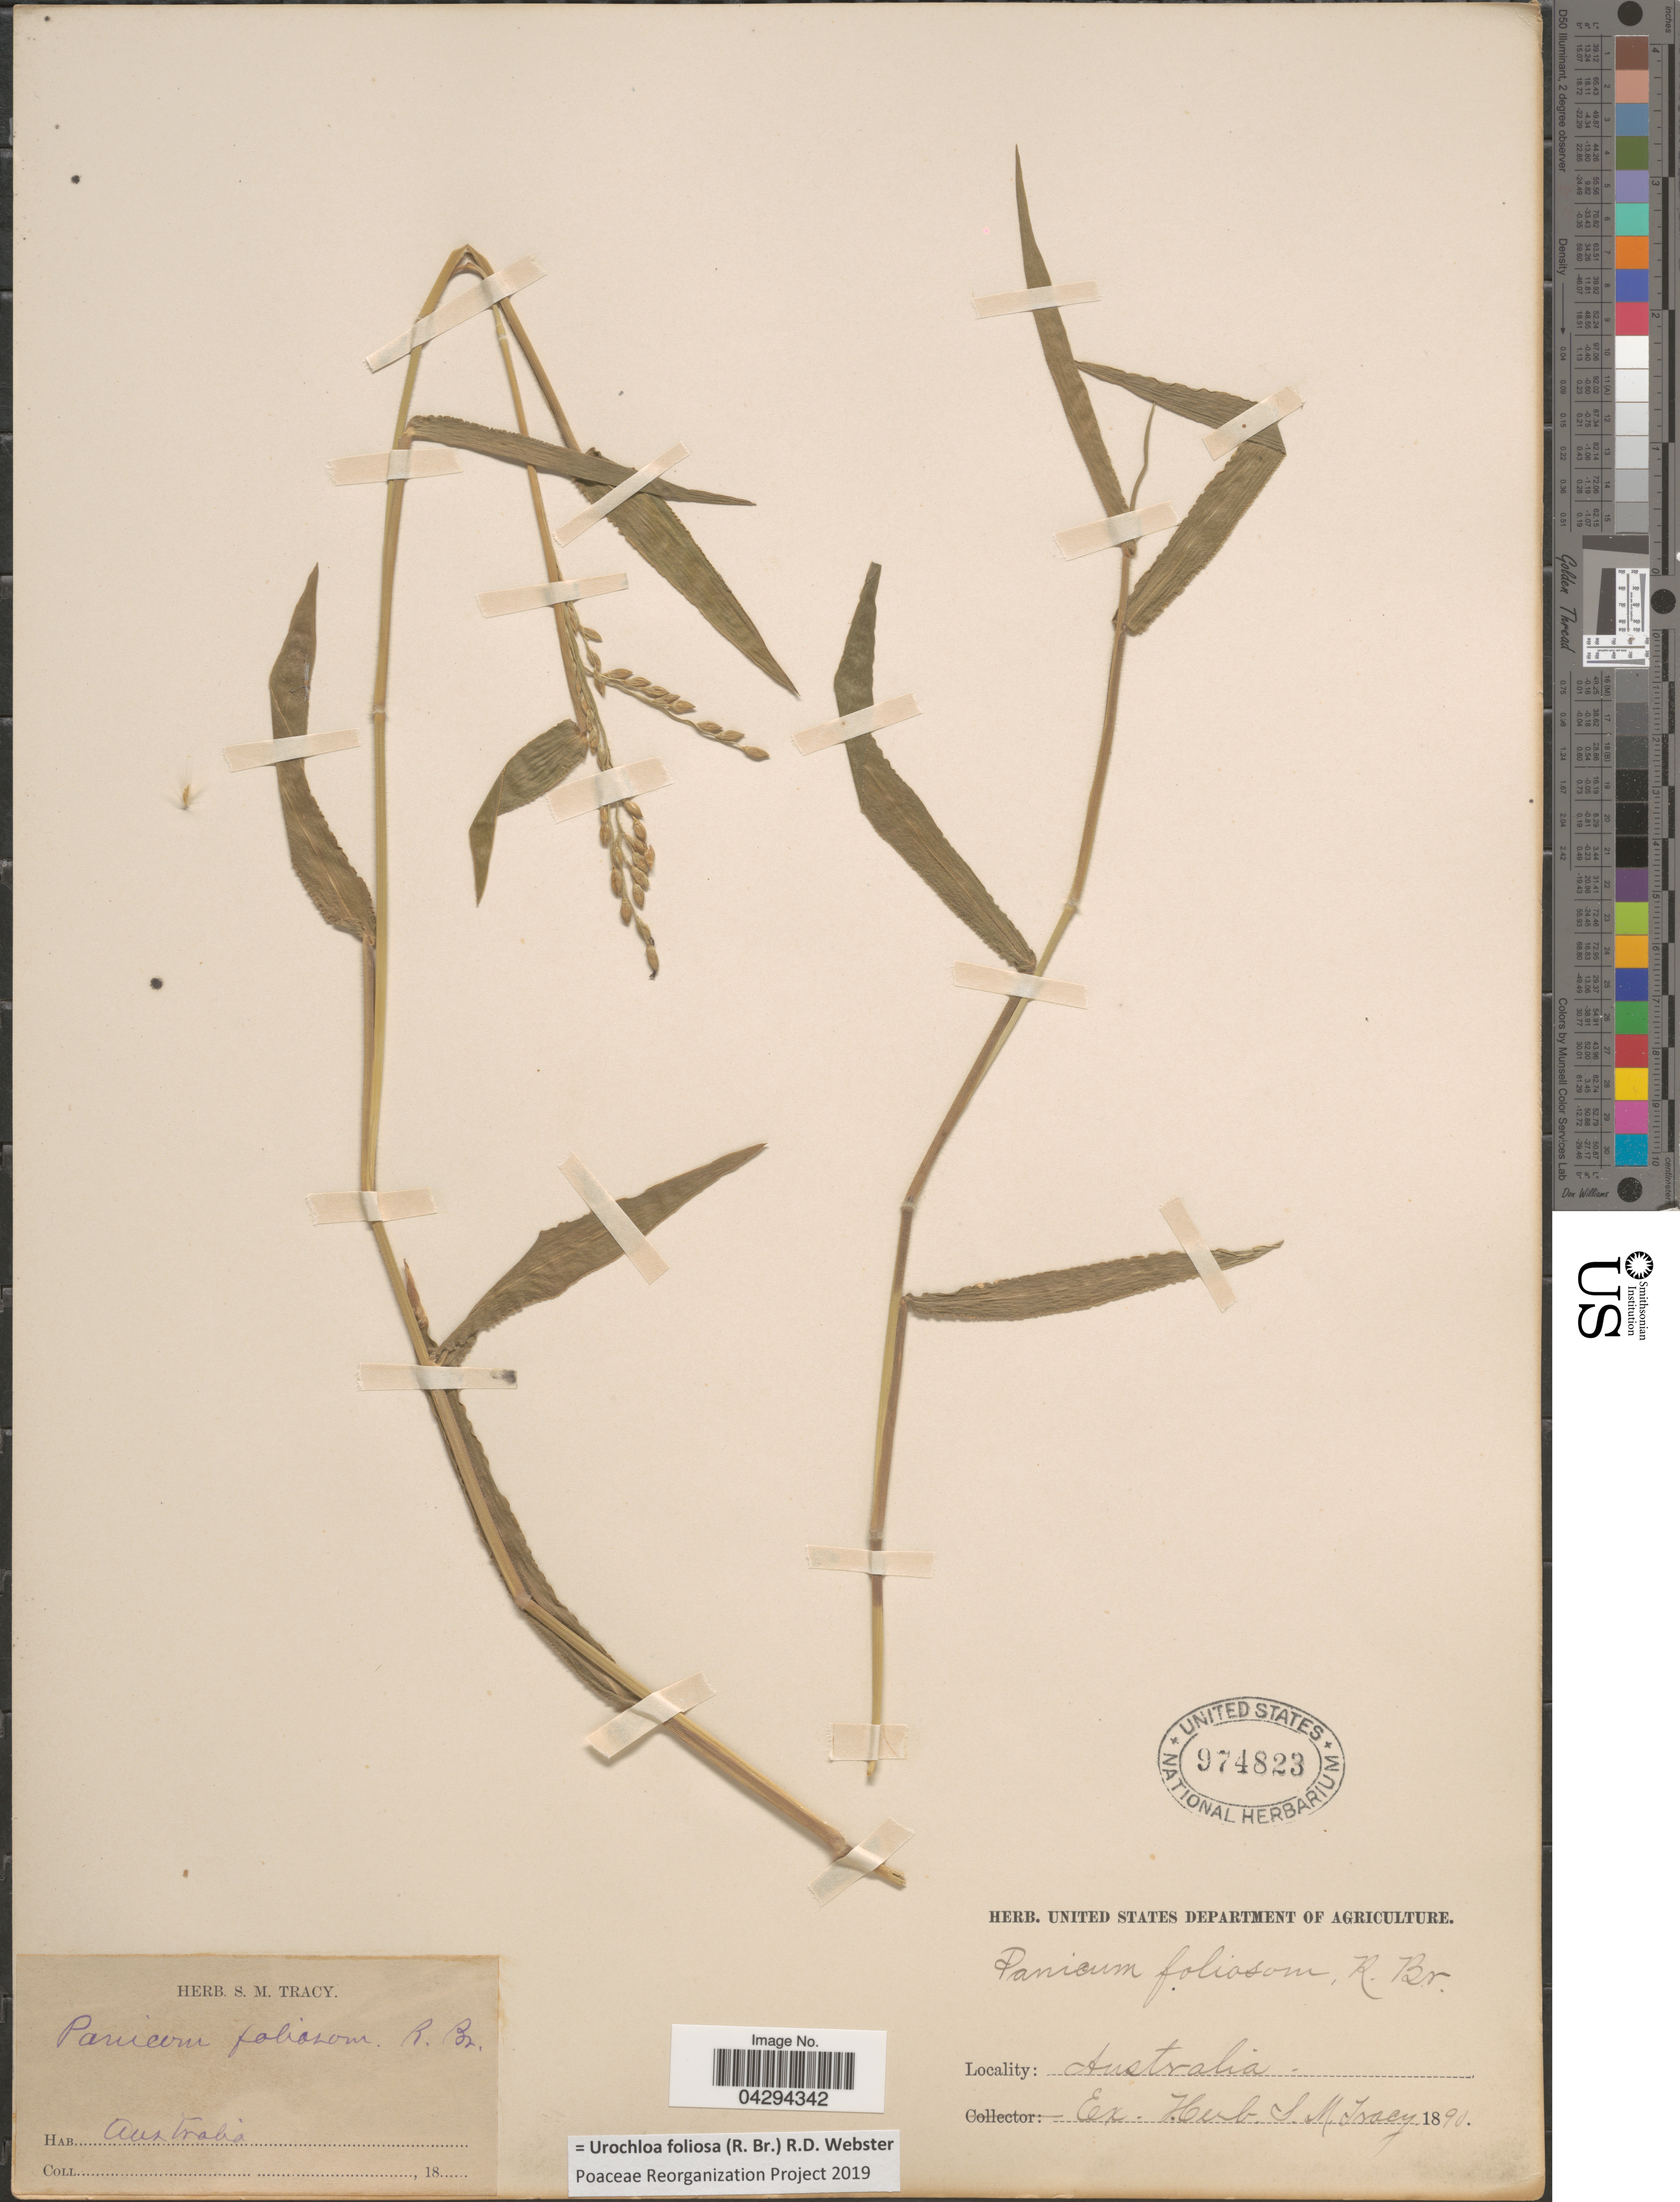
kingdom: Plantae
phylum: Tracheophyta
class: Liliopsida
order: Poales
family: Poaceae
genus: Urochloa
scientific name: Urochloa foliosa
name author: (R. Br.) R.D. Webster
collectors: Ex herb. S. M. Tracy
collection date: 1890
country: Australia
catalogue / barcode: US 974823